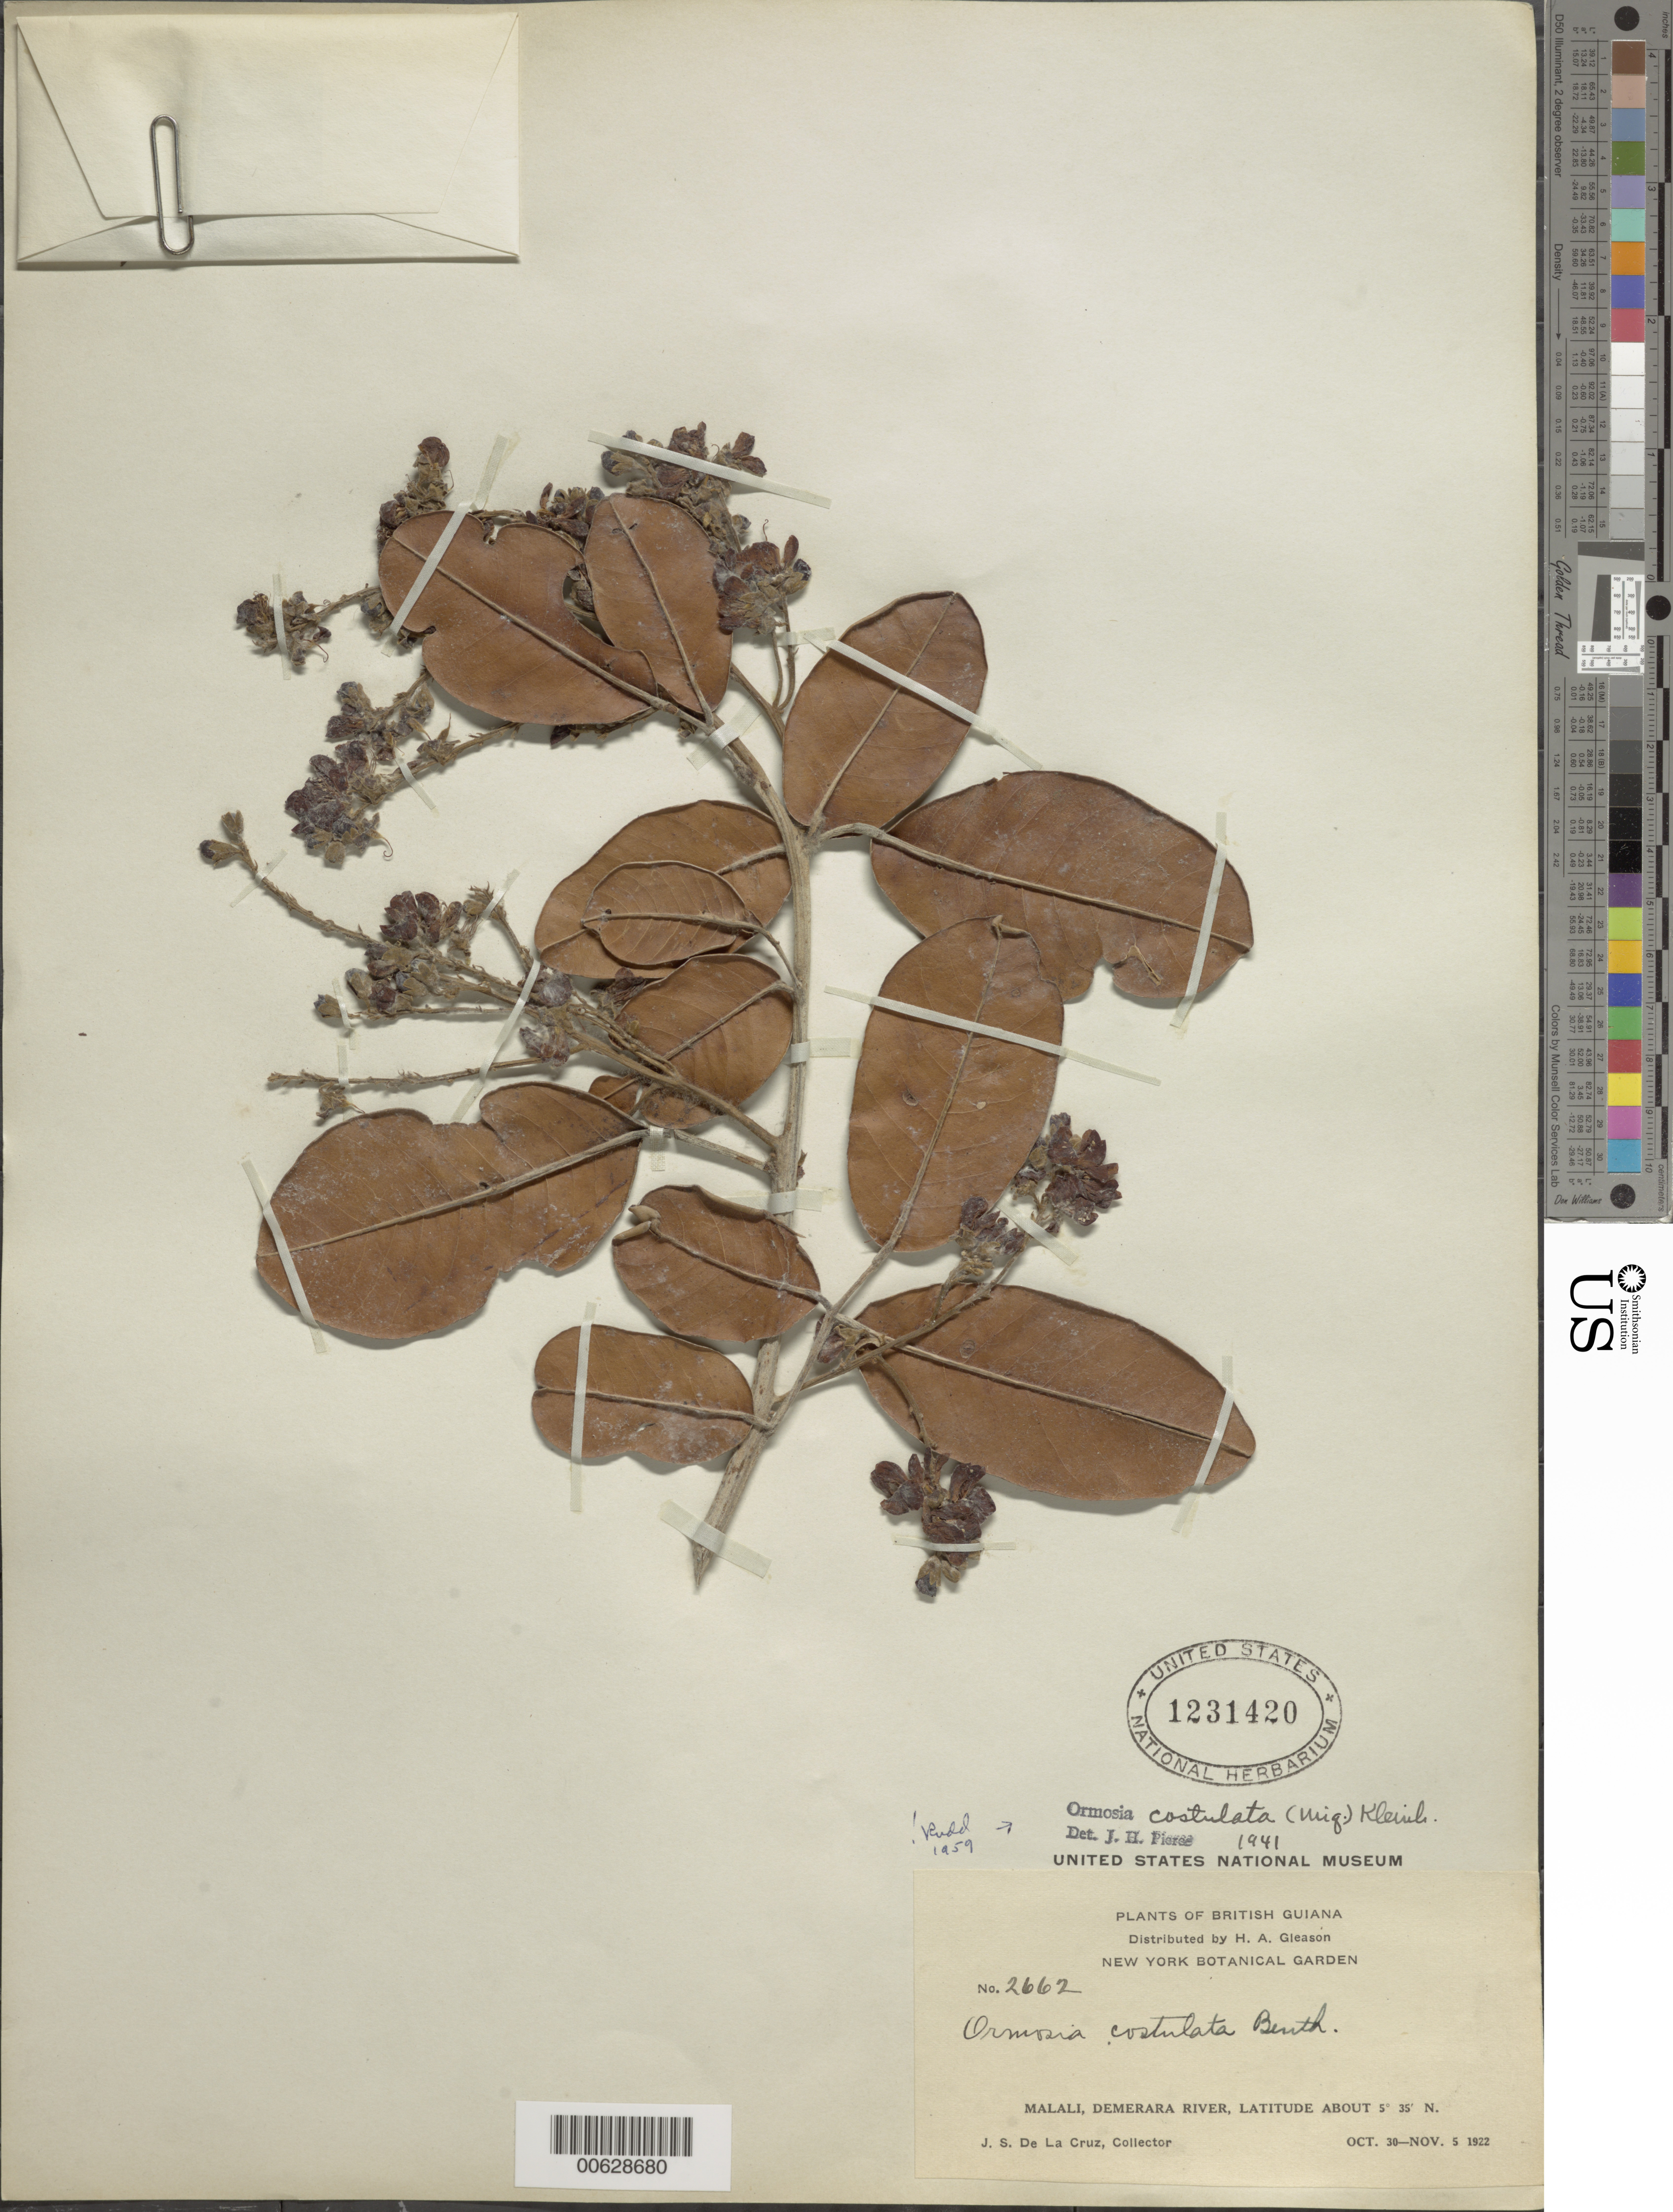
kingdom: Plantae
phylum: Tracheophyta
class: Magnoliopsida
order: Fabales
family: Fabaceae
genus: Ormosia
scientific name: Ormosia costulata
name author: (Miq.) Kleinhoonte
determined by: Rudd, V. E.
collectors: J. S. de la Cruz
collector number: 2662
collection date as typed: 30-Oct-22 to 5-Nov-22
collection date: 1922-10-30/1922-11-05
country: Guyana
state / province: U. Demerara-Berbice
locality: Malali, Demerara R.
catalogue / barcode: US 1231420